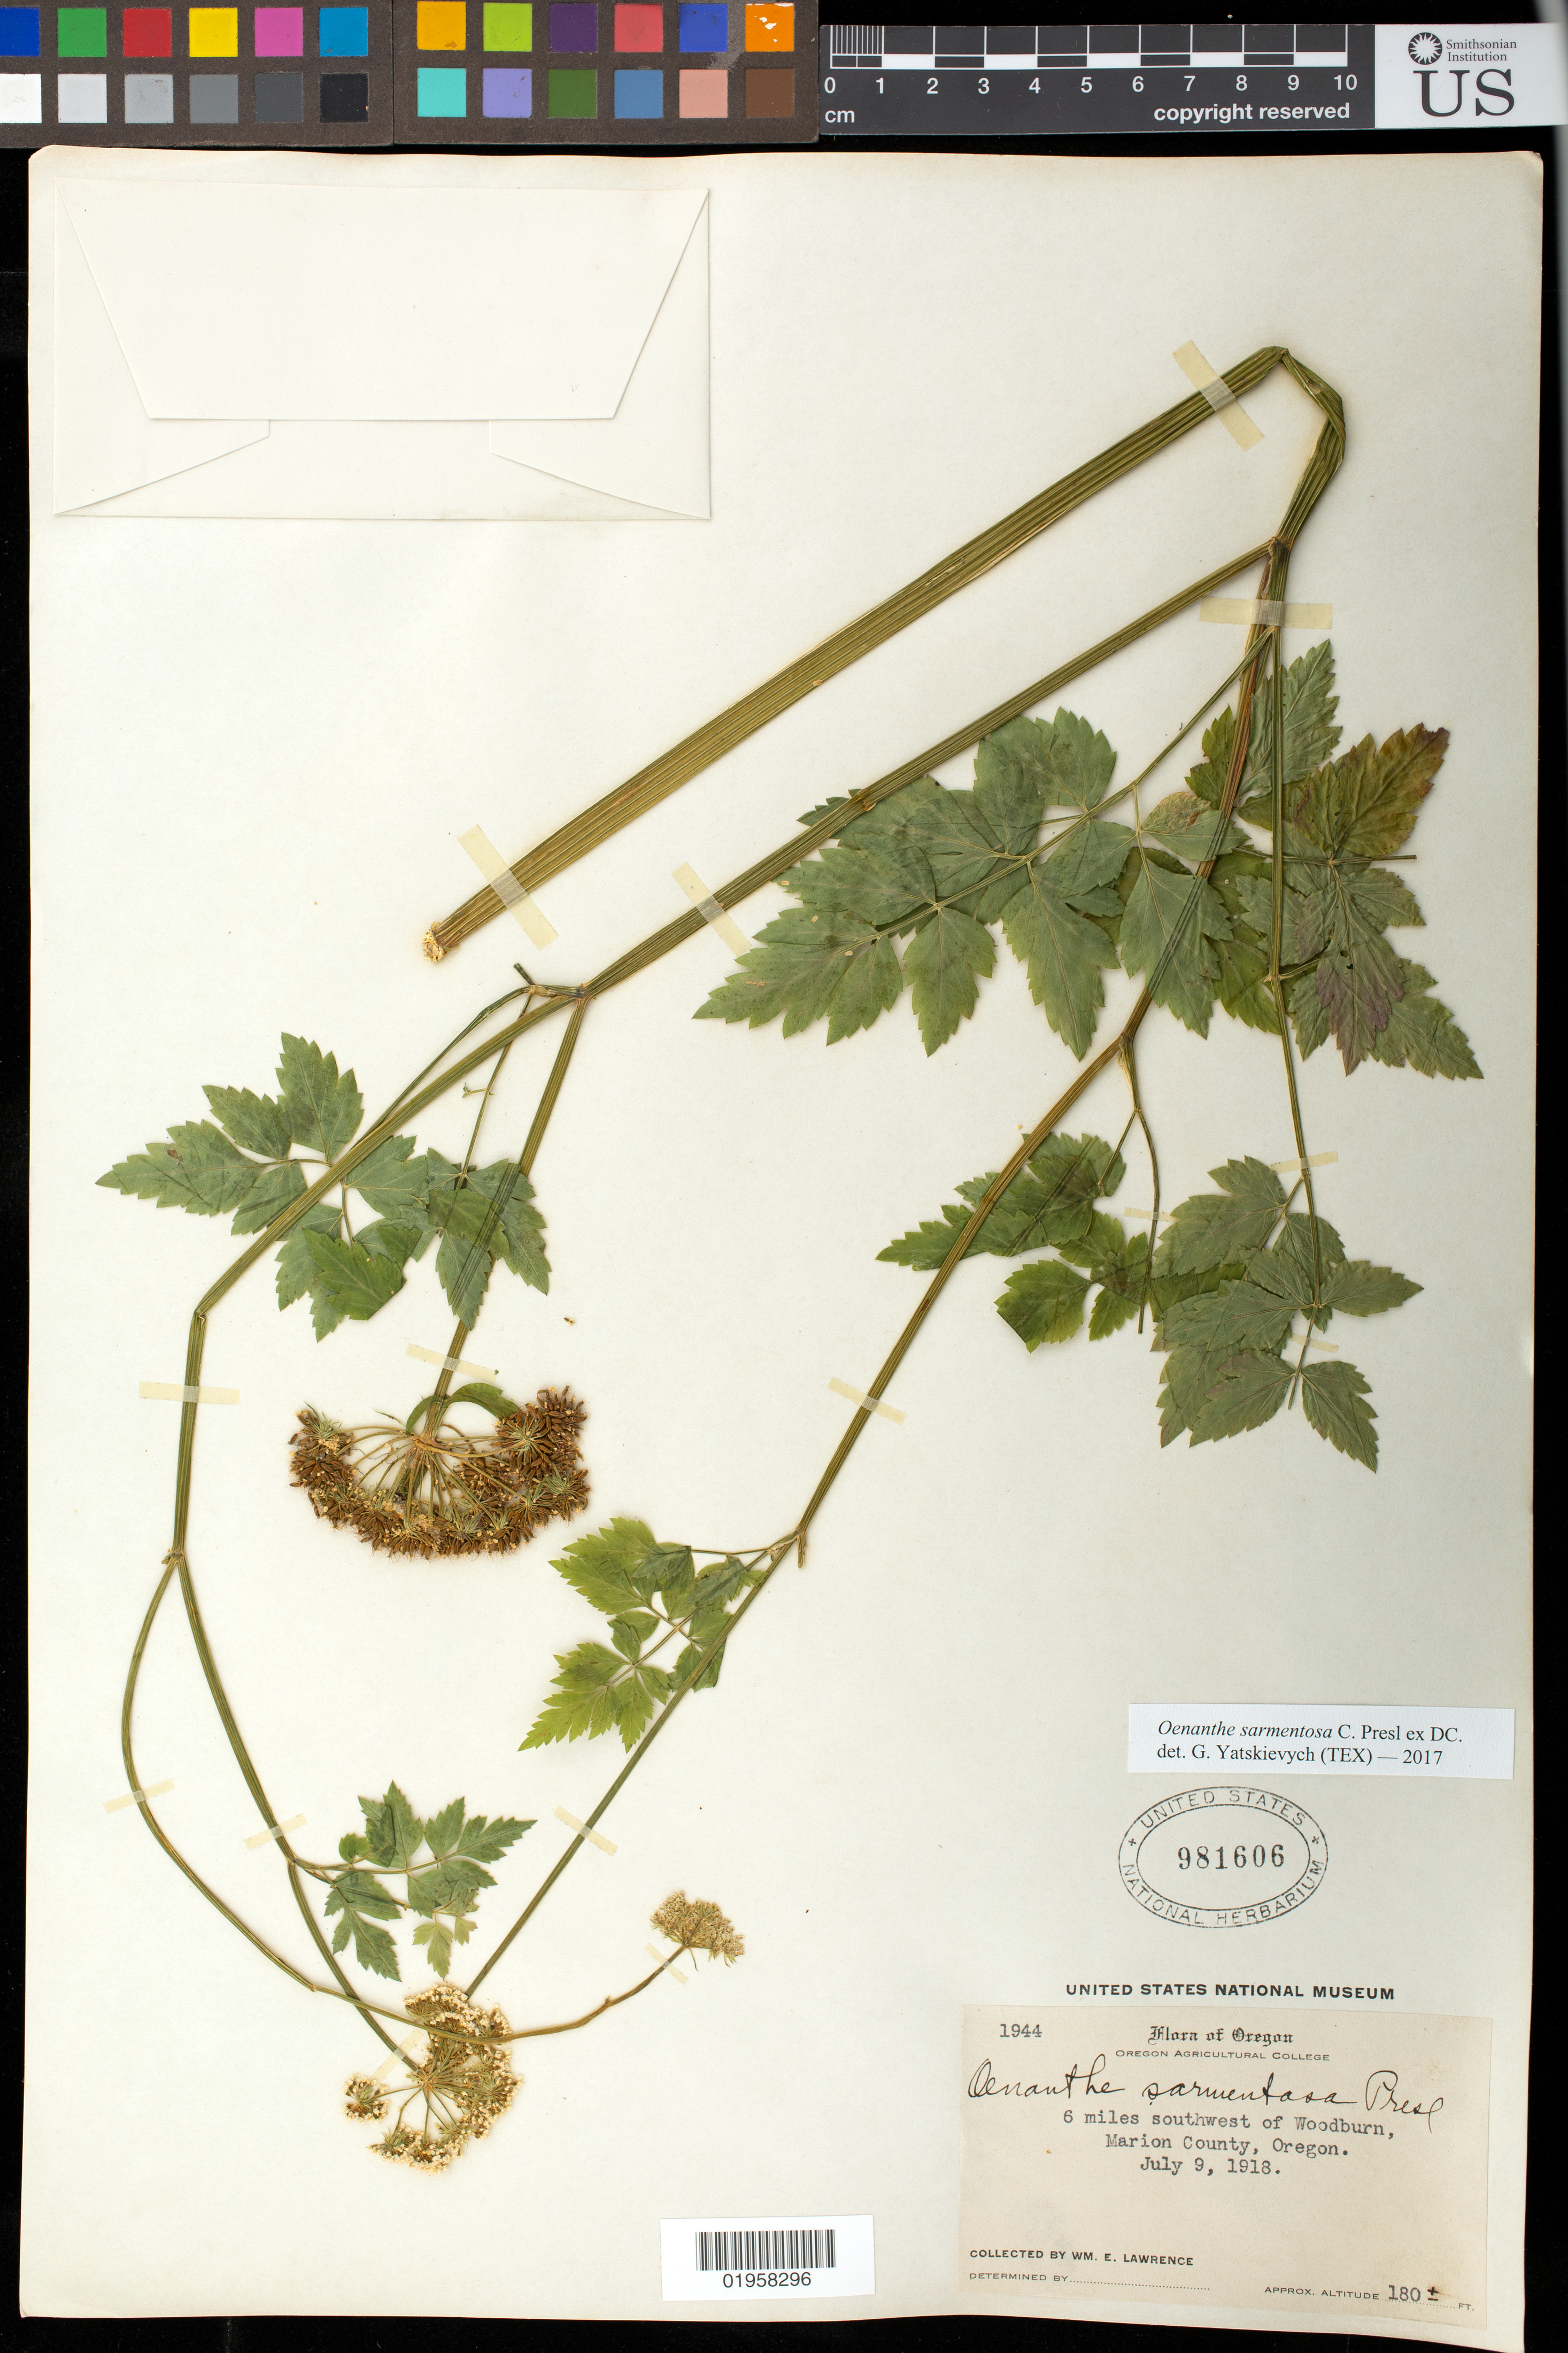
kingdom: Plantae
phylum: Tracheophyta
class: Magnoliopsida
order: Apiales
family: Apiaceae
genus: Oenanthe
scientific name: Oenanthe sarmentosa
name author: C. Presl ex DC.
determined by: Yatskievych, G. A.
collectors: W. Lawrence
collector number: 1944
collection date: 1918-07-09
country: United States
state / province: Oregon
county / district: Marion County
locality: Woodburn, 6 miles SW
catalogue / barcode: US 981606